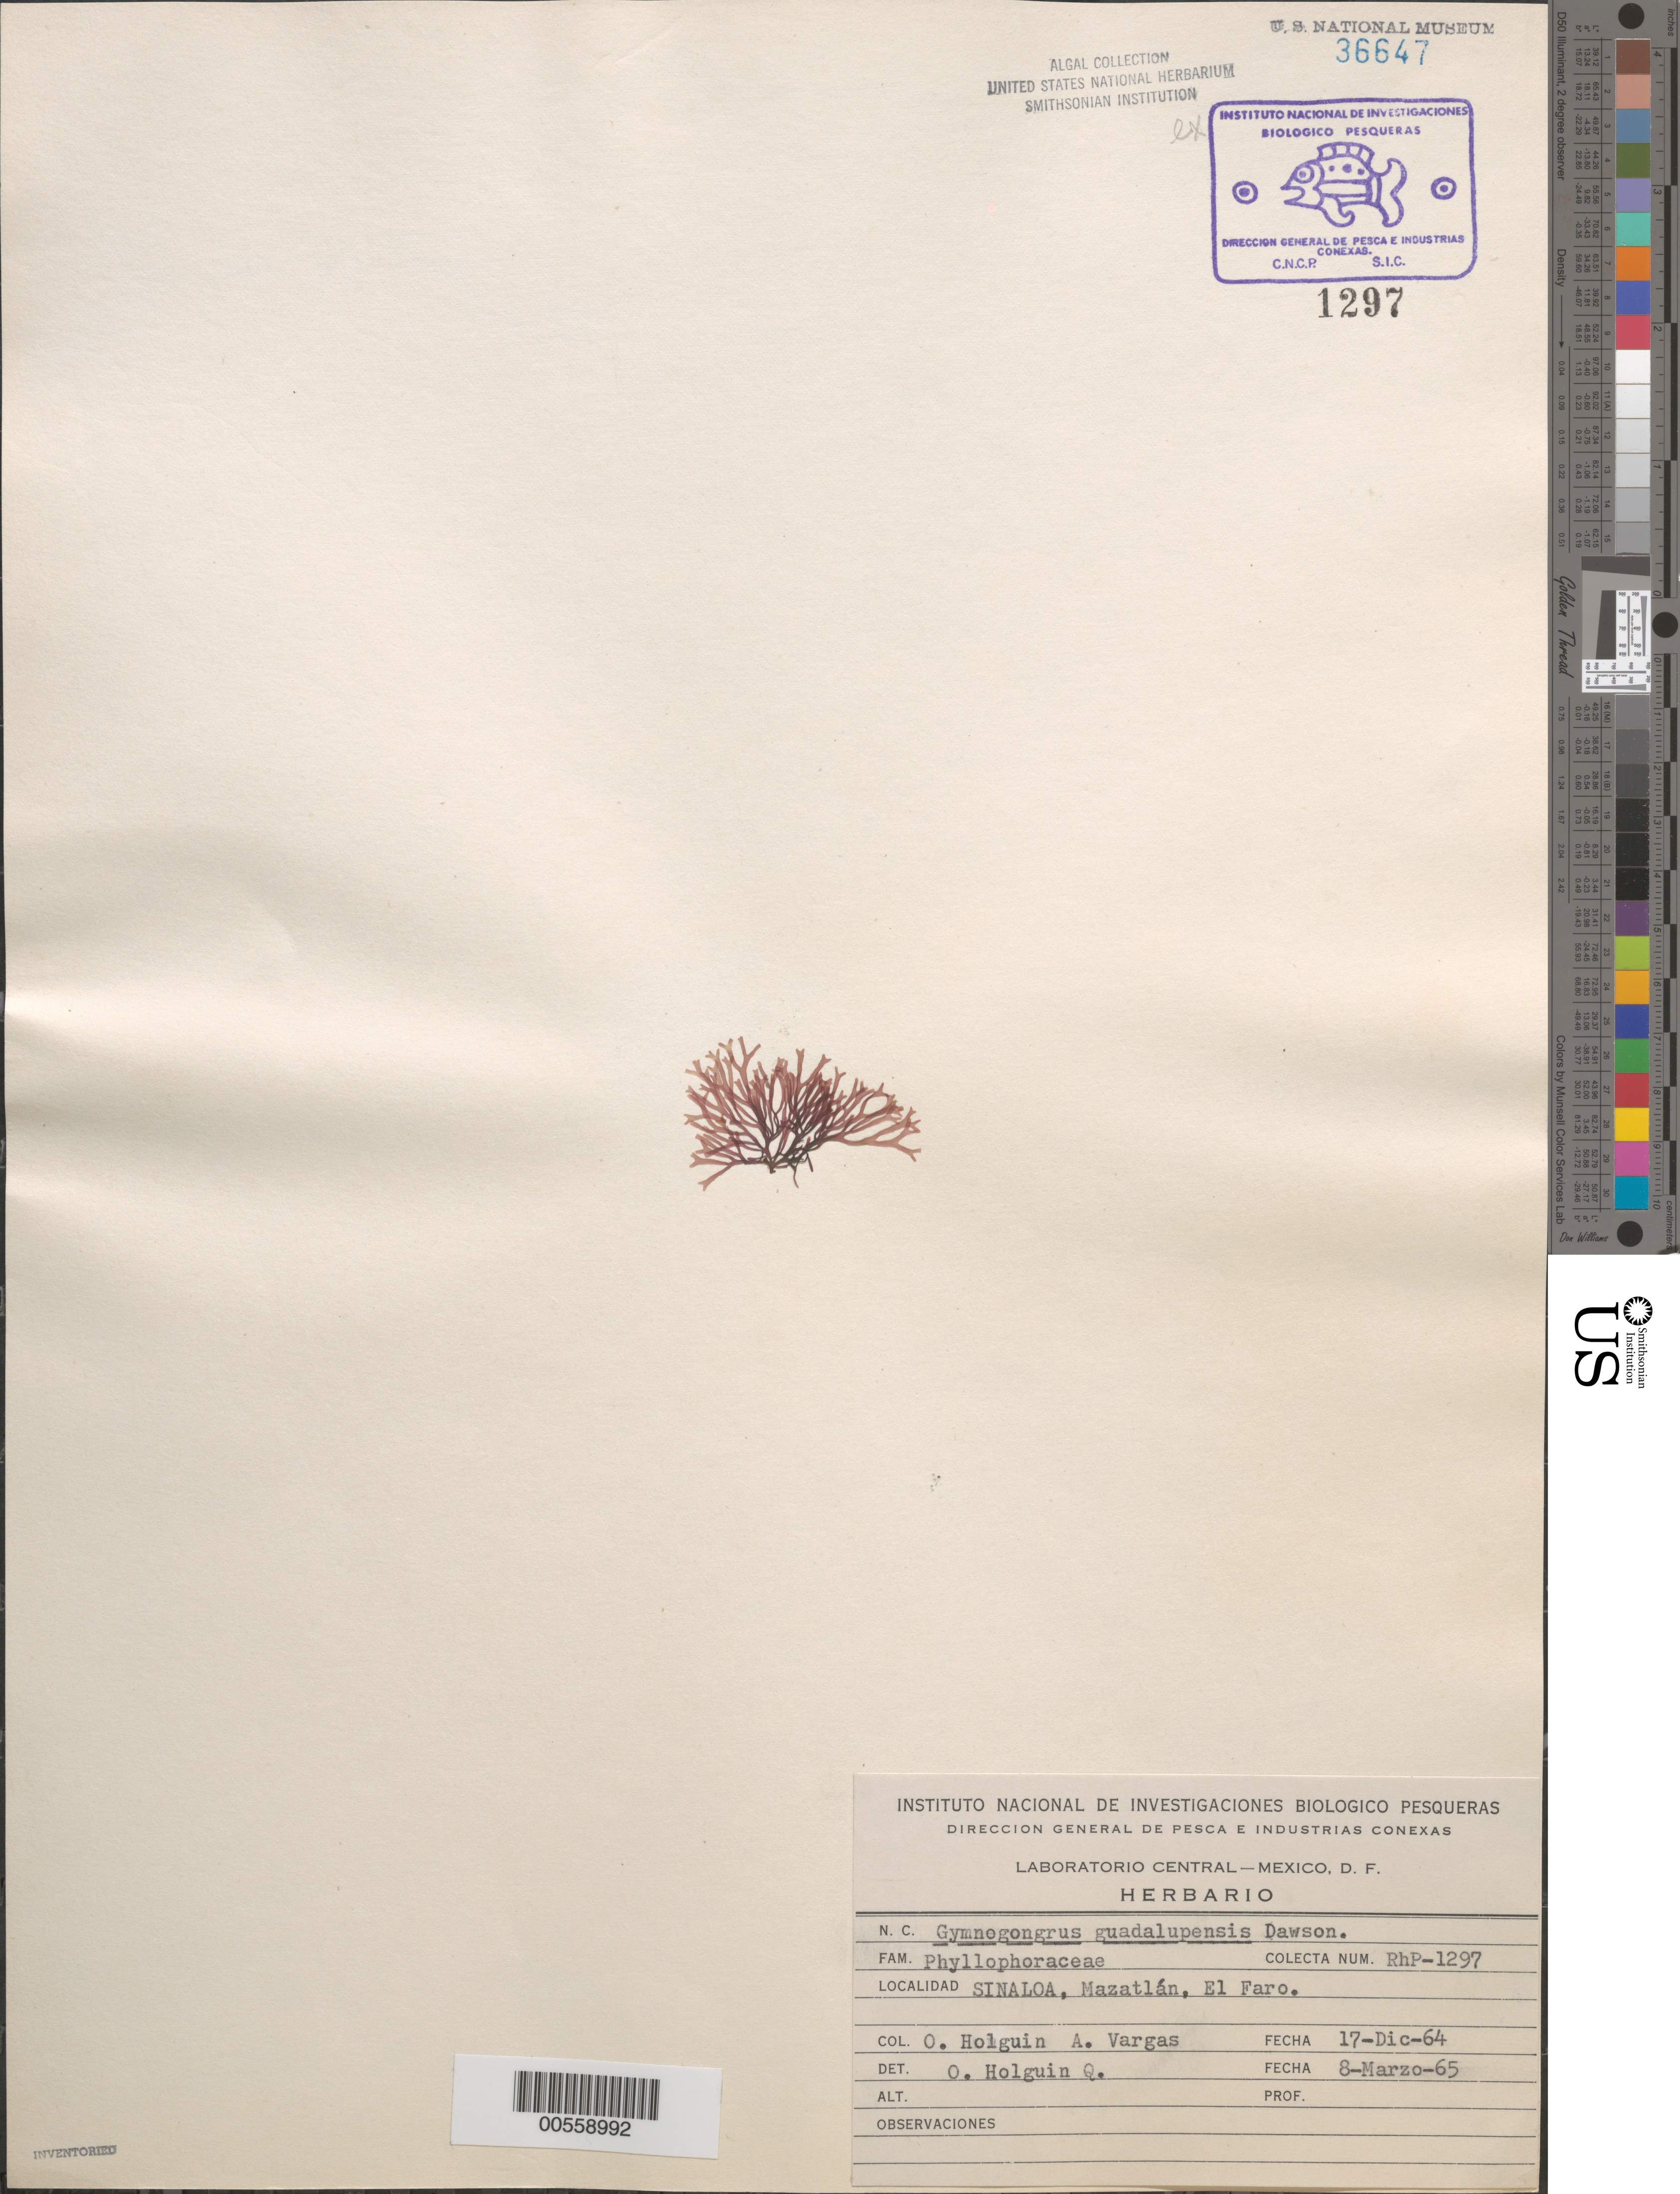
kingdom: Plantae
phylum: Rhodophyta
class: Florideophyceae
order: Gigartinales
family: Phyllophoraceae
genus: Gymnogongrus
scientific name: Gymnogongrus guadalupensis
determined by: Holguin Q., O.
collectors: O. Holguin Q. & A. Vargas N.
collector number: Rhp-1297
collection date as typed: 17 Dec 1964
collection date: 1964-12-17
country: Mexico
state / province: Sinaloa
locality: El Faro, Mazatlan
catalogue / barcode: US 36647